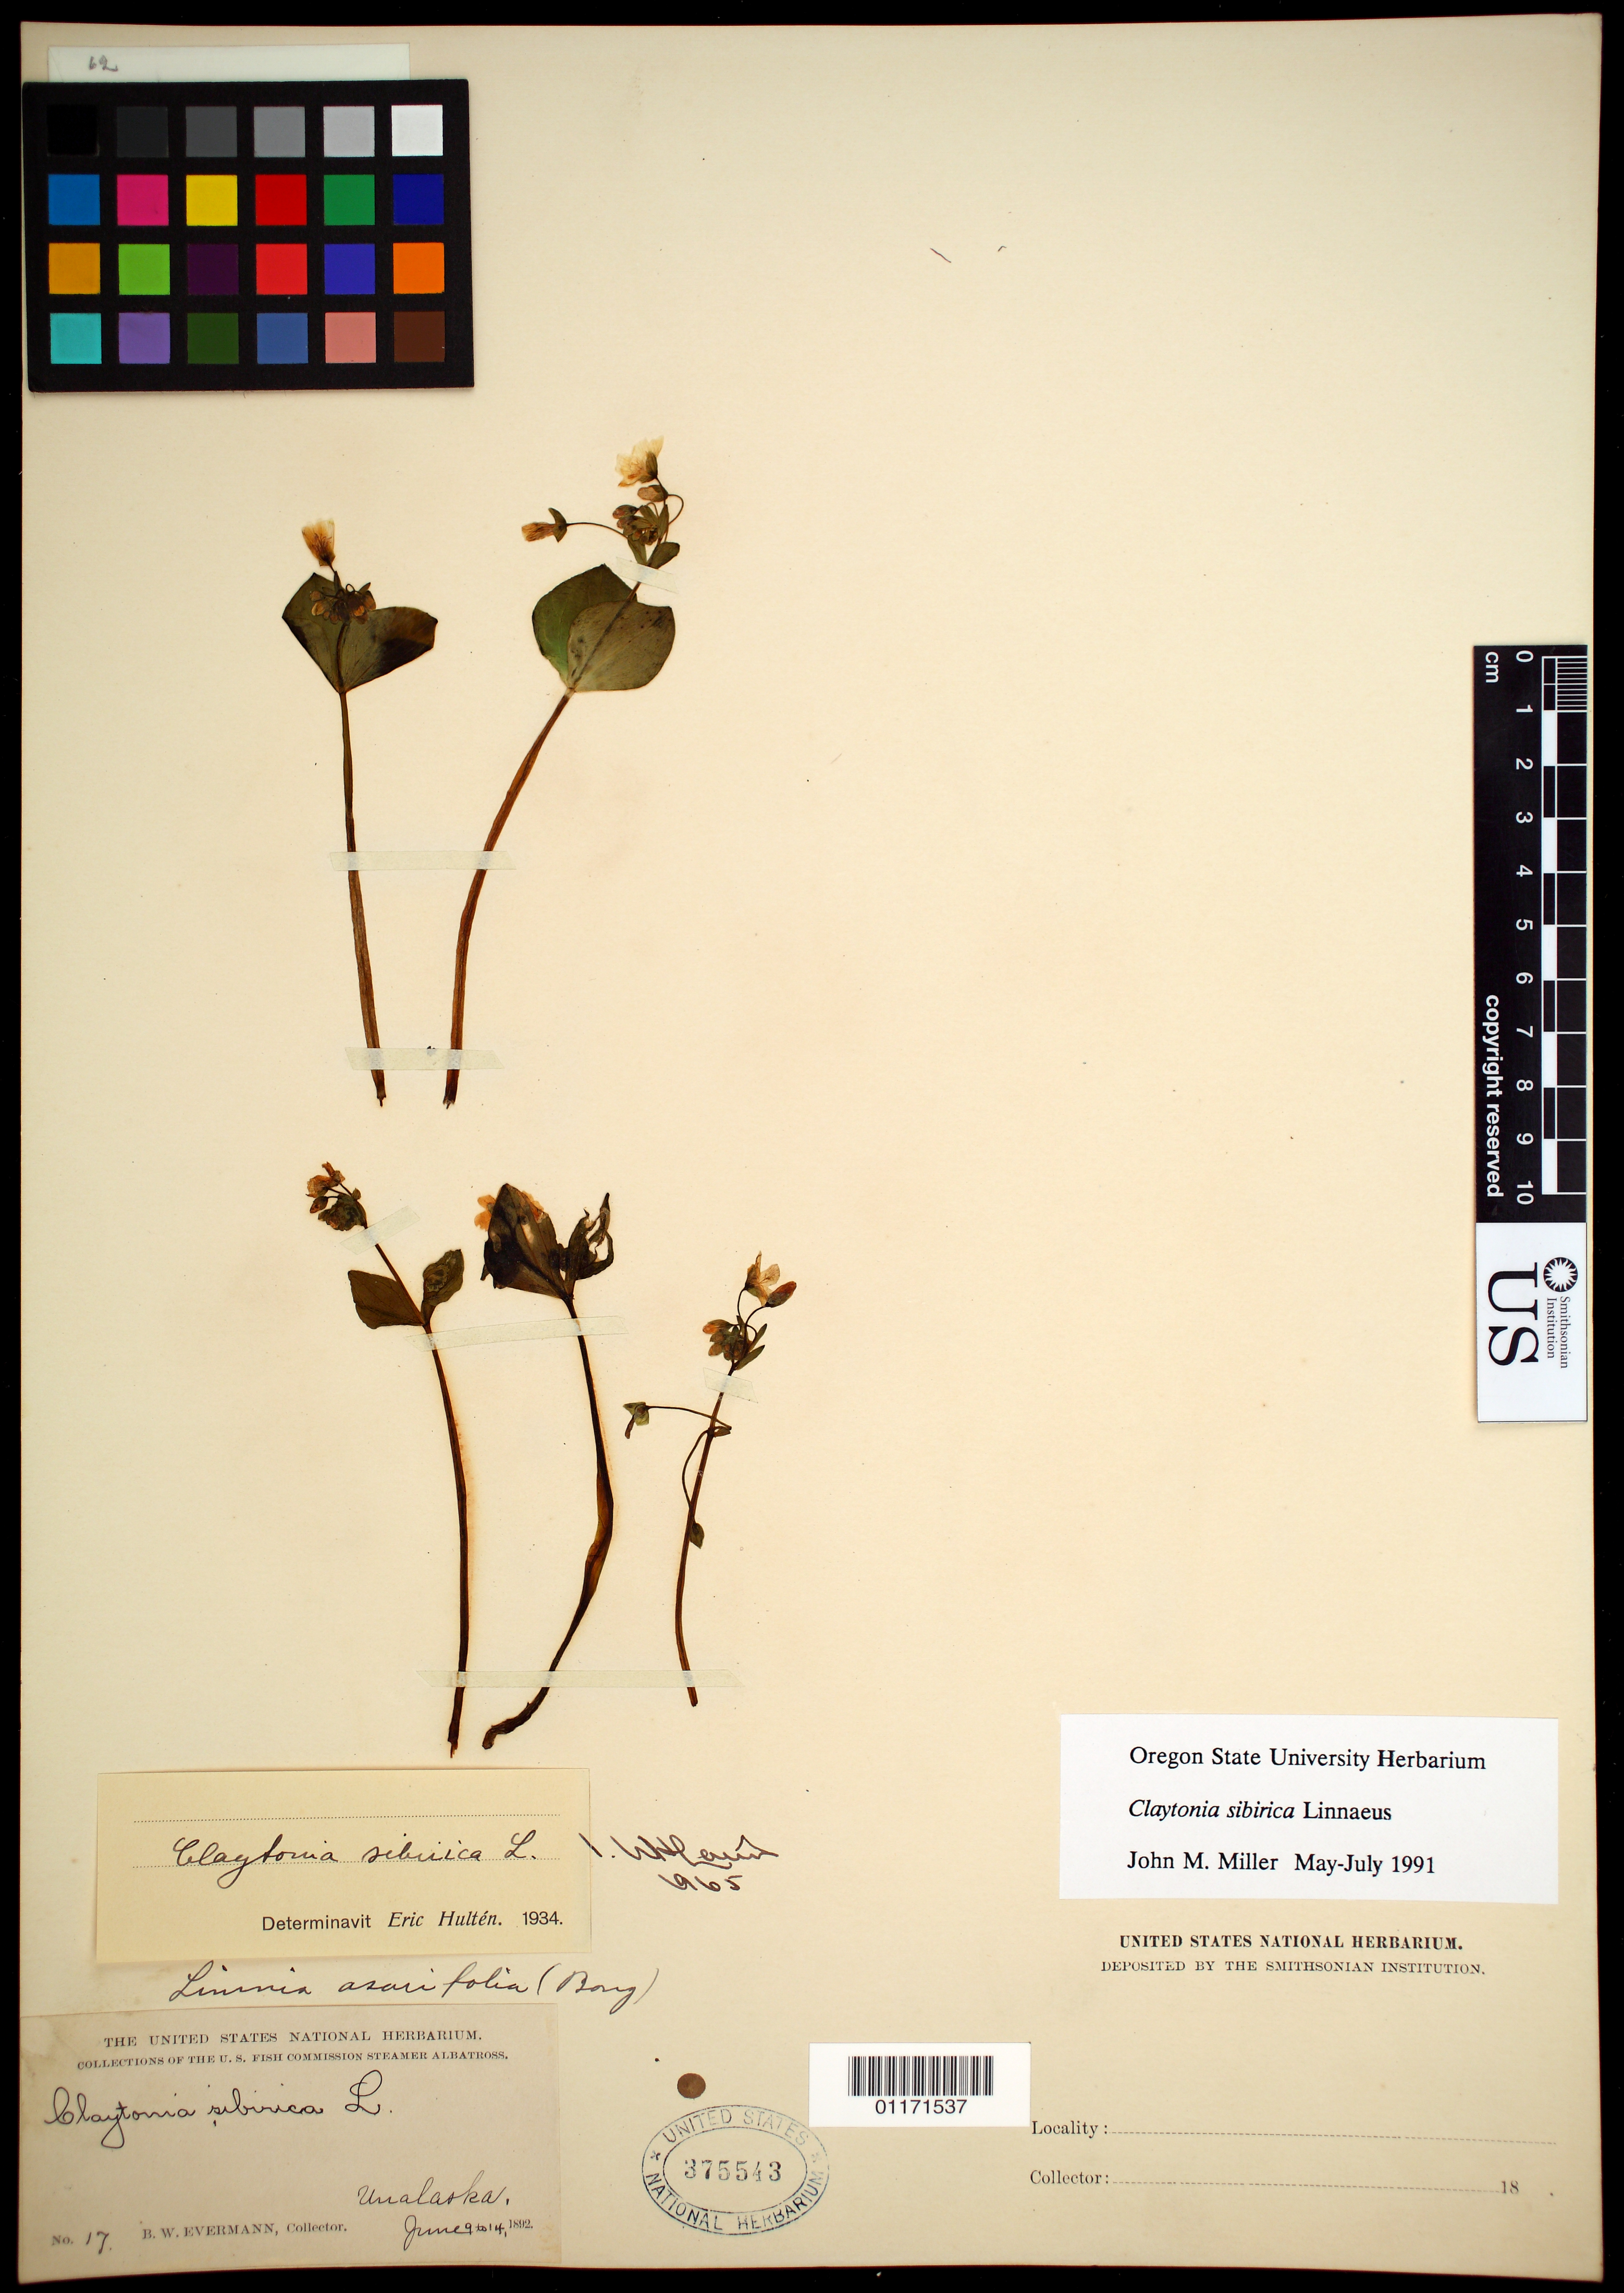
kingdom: Plantae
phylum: Tracheophyta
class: Magnoliopsida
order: Caryophyllales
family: Montiaceae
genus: Claytonia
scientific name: Claytonia sibirica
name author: L.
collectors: B. W. Evermann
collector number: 17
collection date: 1892-06-09/1892-06-14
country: United States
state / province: Alaska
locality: Unalaska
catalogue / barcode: US 375543